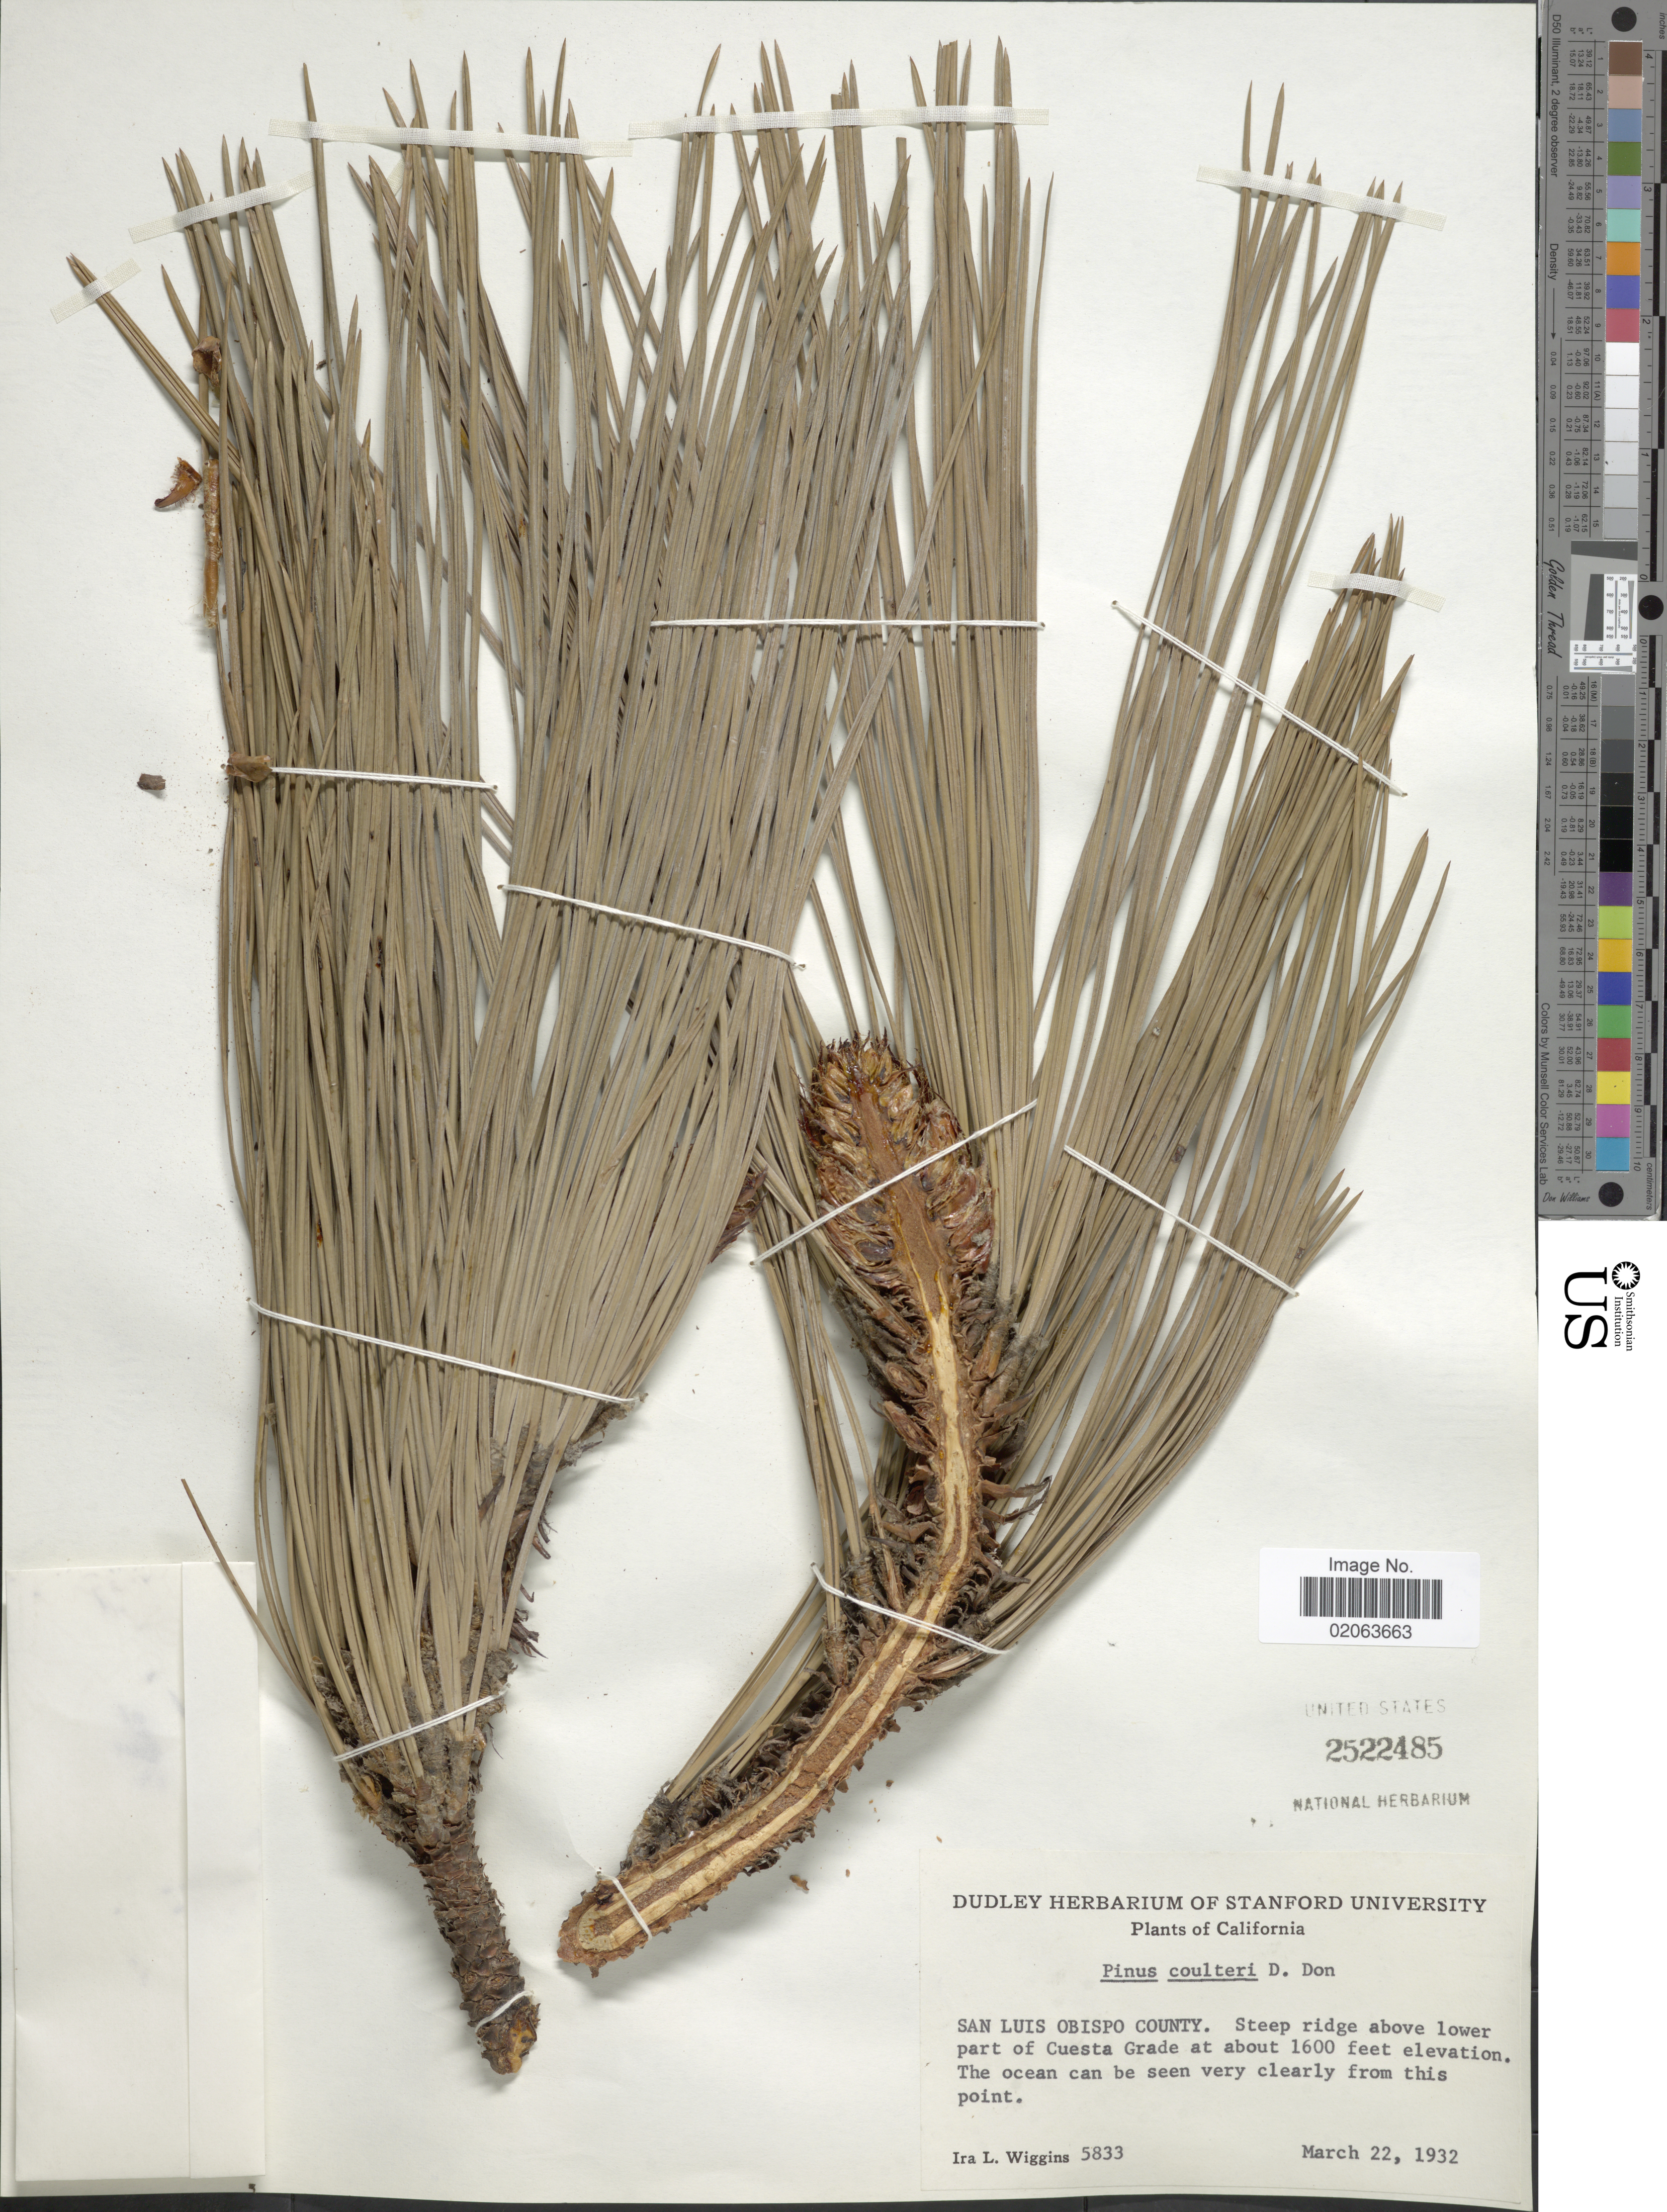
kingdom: Plantae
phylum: Tracheophyta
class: Pinopsida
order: Pinales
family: Pinaceae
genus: Pinus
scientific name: Pinus coulteri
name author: Lamb. ex D. Don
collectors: I. L. Wiggins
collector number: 5833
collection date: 1932-03-22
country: United States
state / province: California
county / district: San Luis Obispo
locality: San Luis Obispo County. Steep ridge above lower part of Cuesta Grade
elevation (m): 488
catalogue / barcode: US 2522485